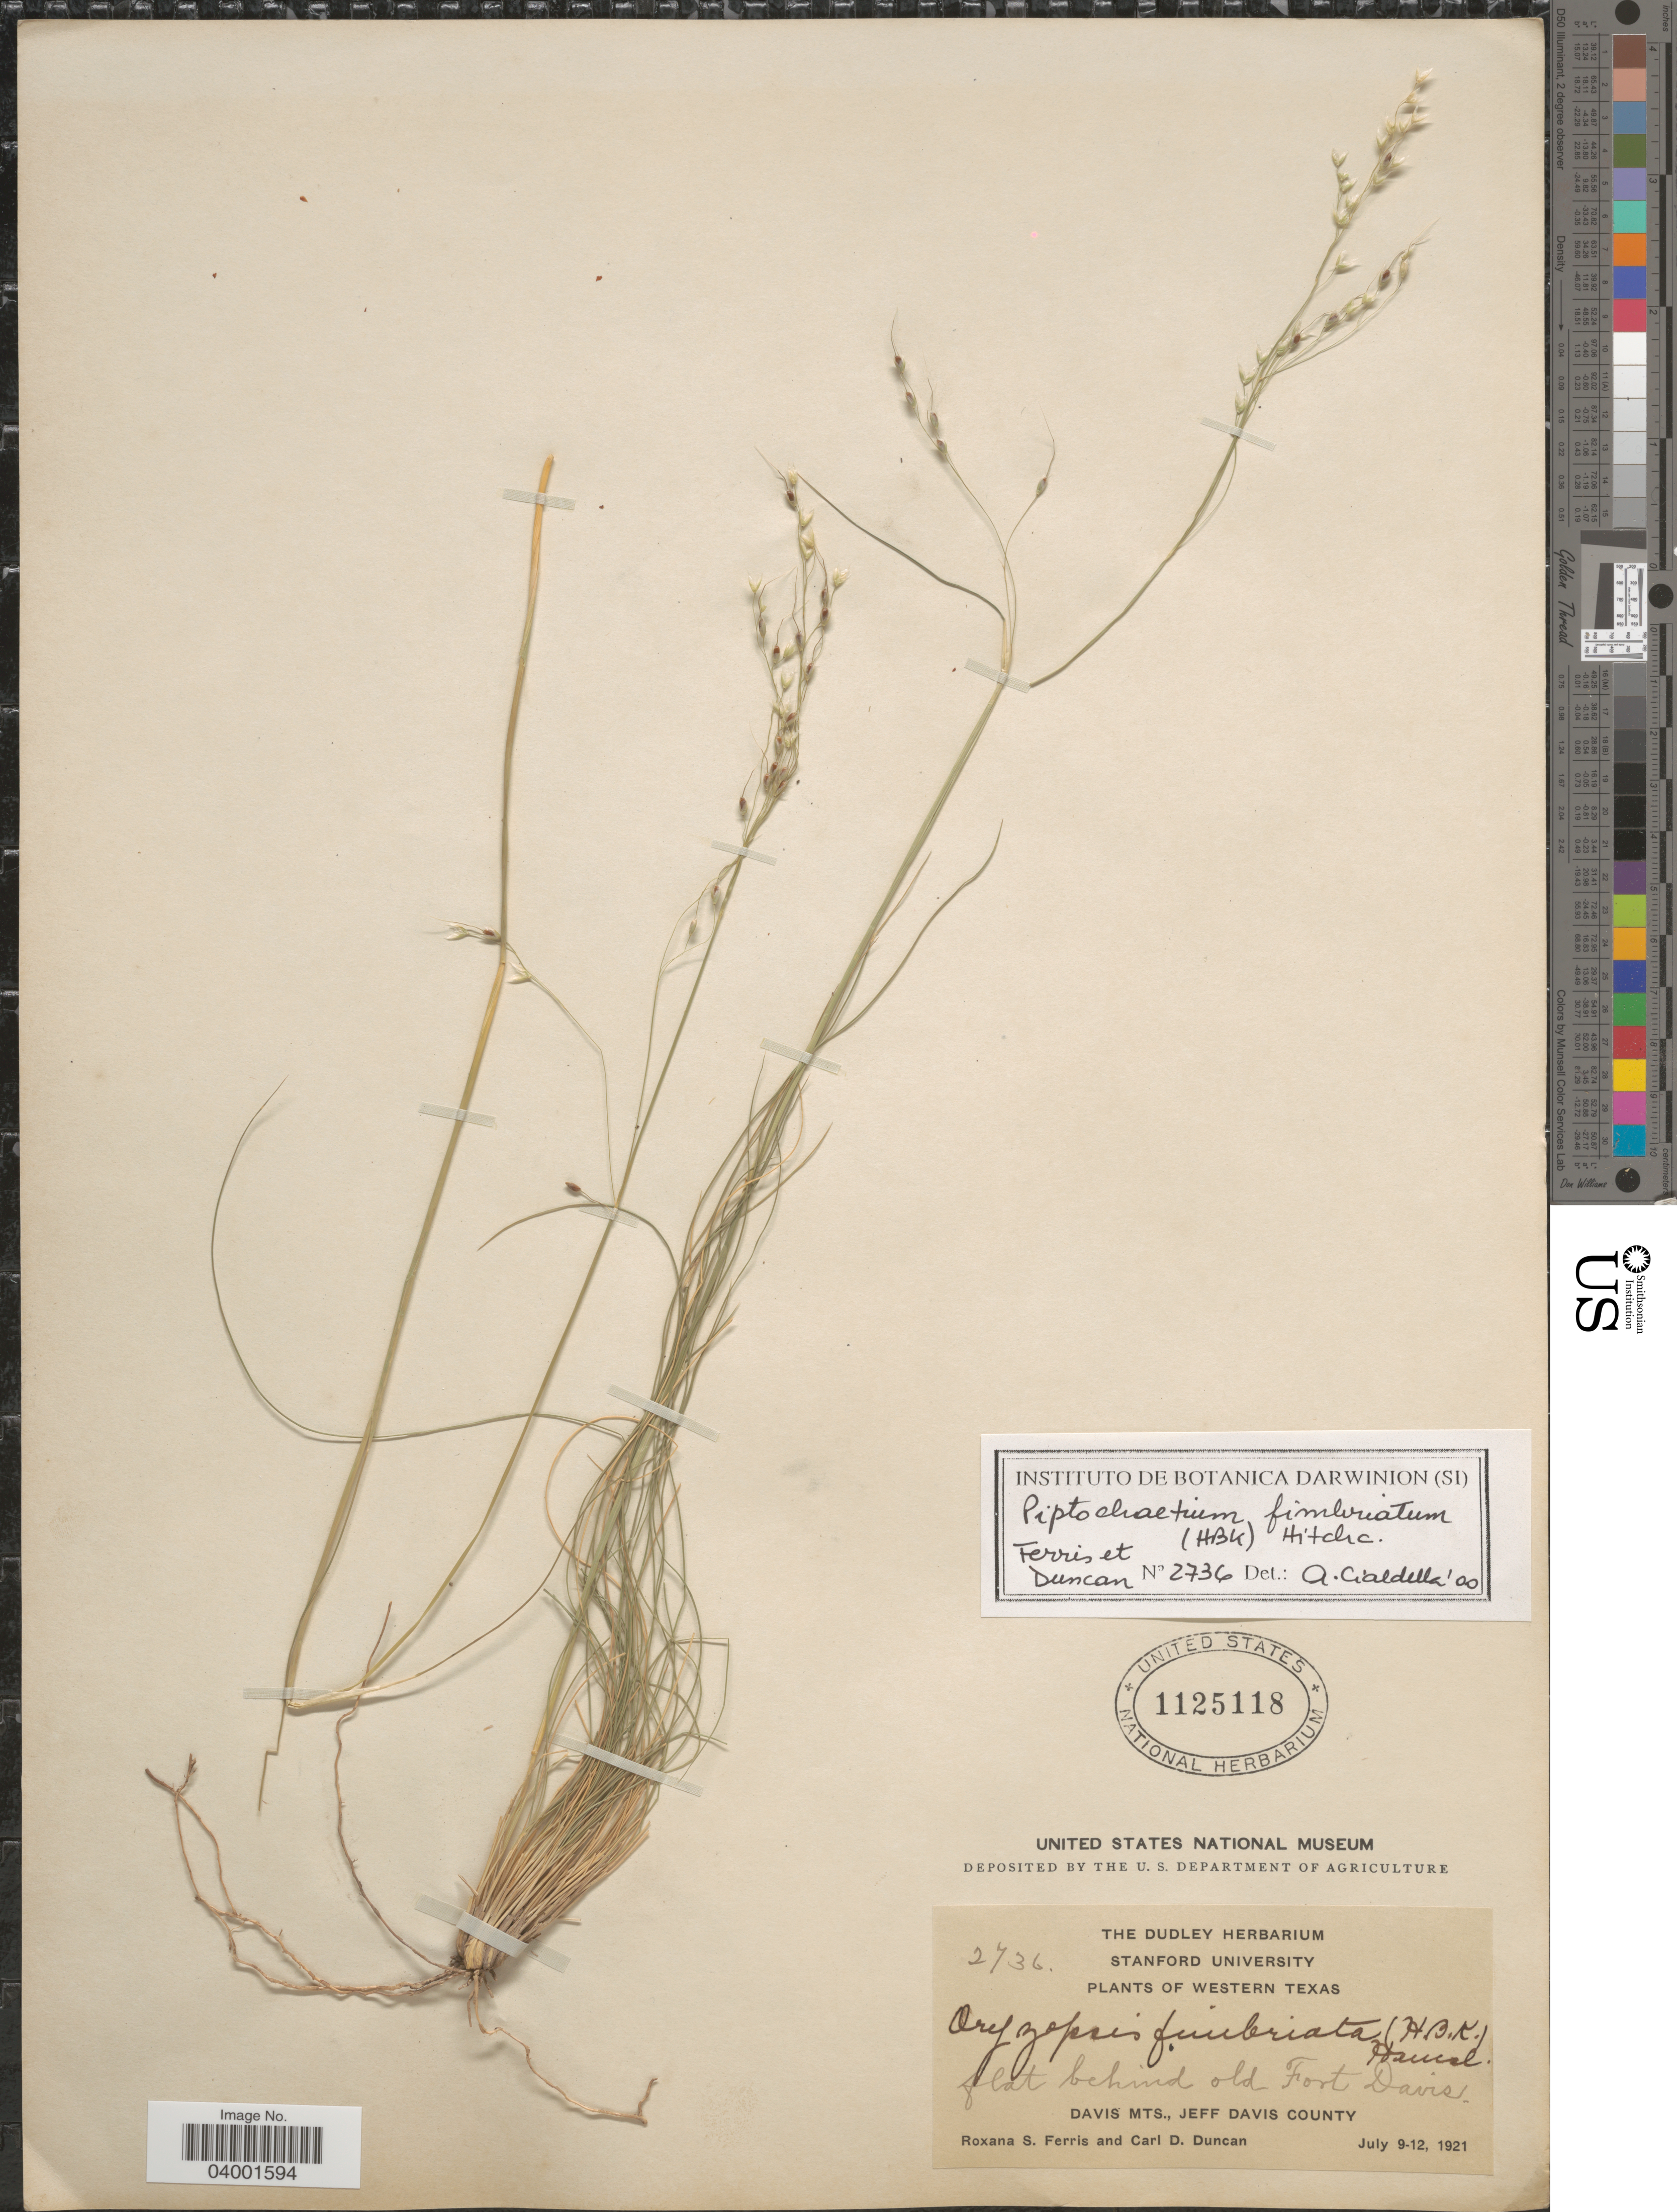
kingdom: Plantae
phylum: Tracheophyta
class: Liliopsida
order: Poales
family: Poaceae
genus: Piptochaetium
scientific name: Piptochaetium fimbriatum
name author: (Kunth) Hitchc.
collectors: R. S. Ferris & C. Duncan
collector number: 2736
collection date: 1921-07-09/1921-07-12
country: United States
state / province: Texas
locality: Western Texas. Flat behind old Fort Davis. Davis Mts., Jeff Davis County.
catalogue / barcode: US 1125118